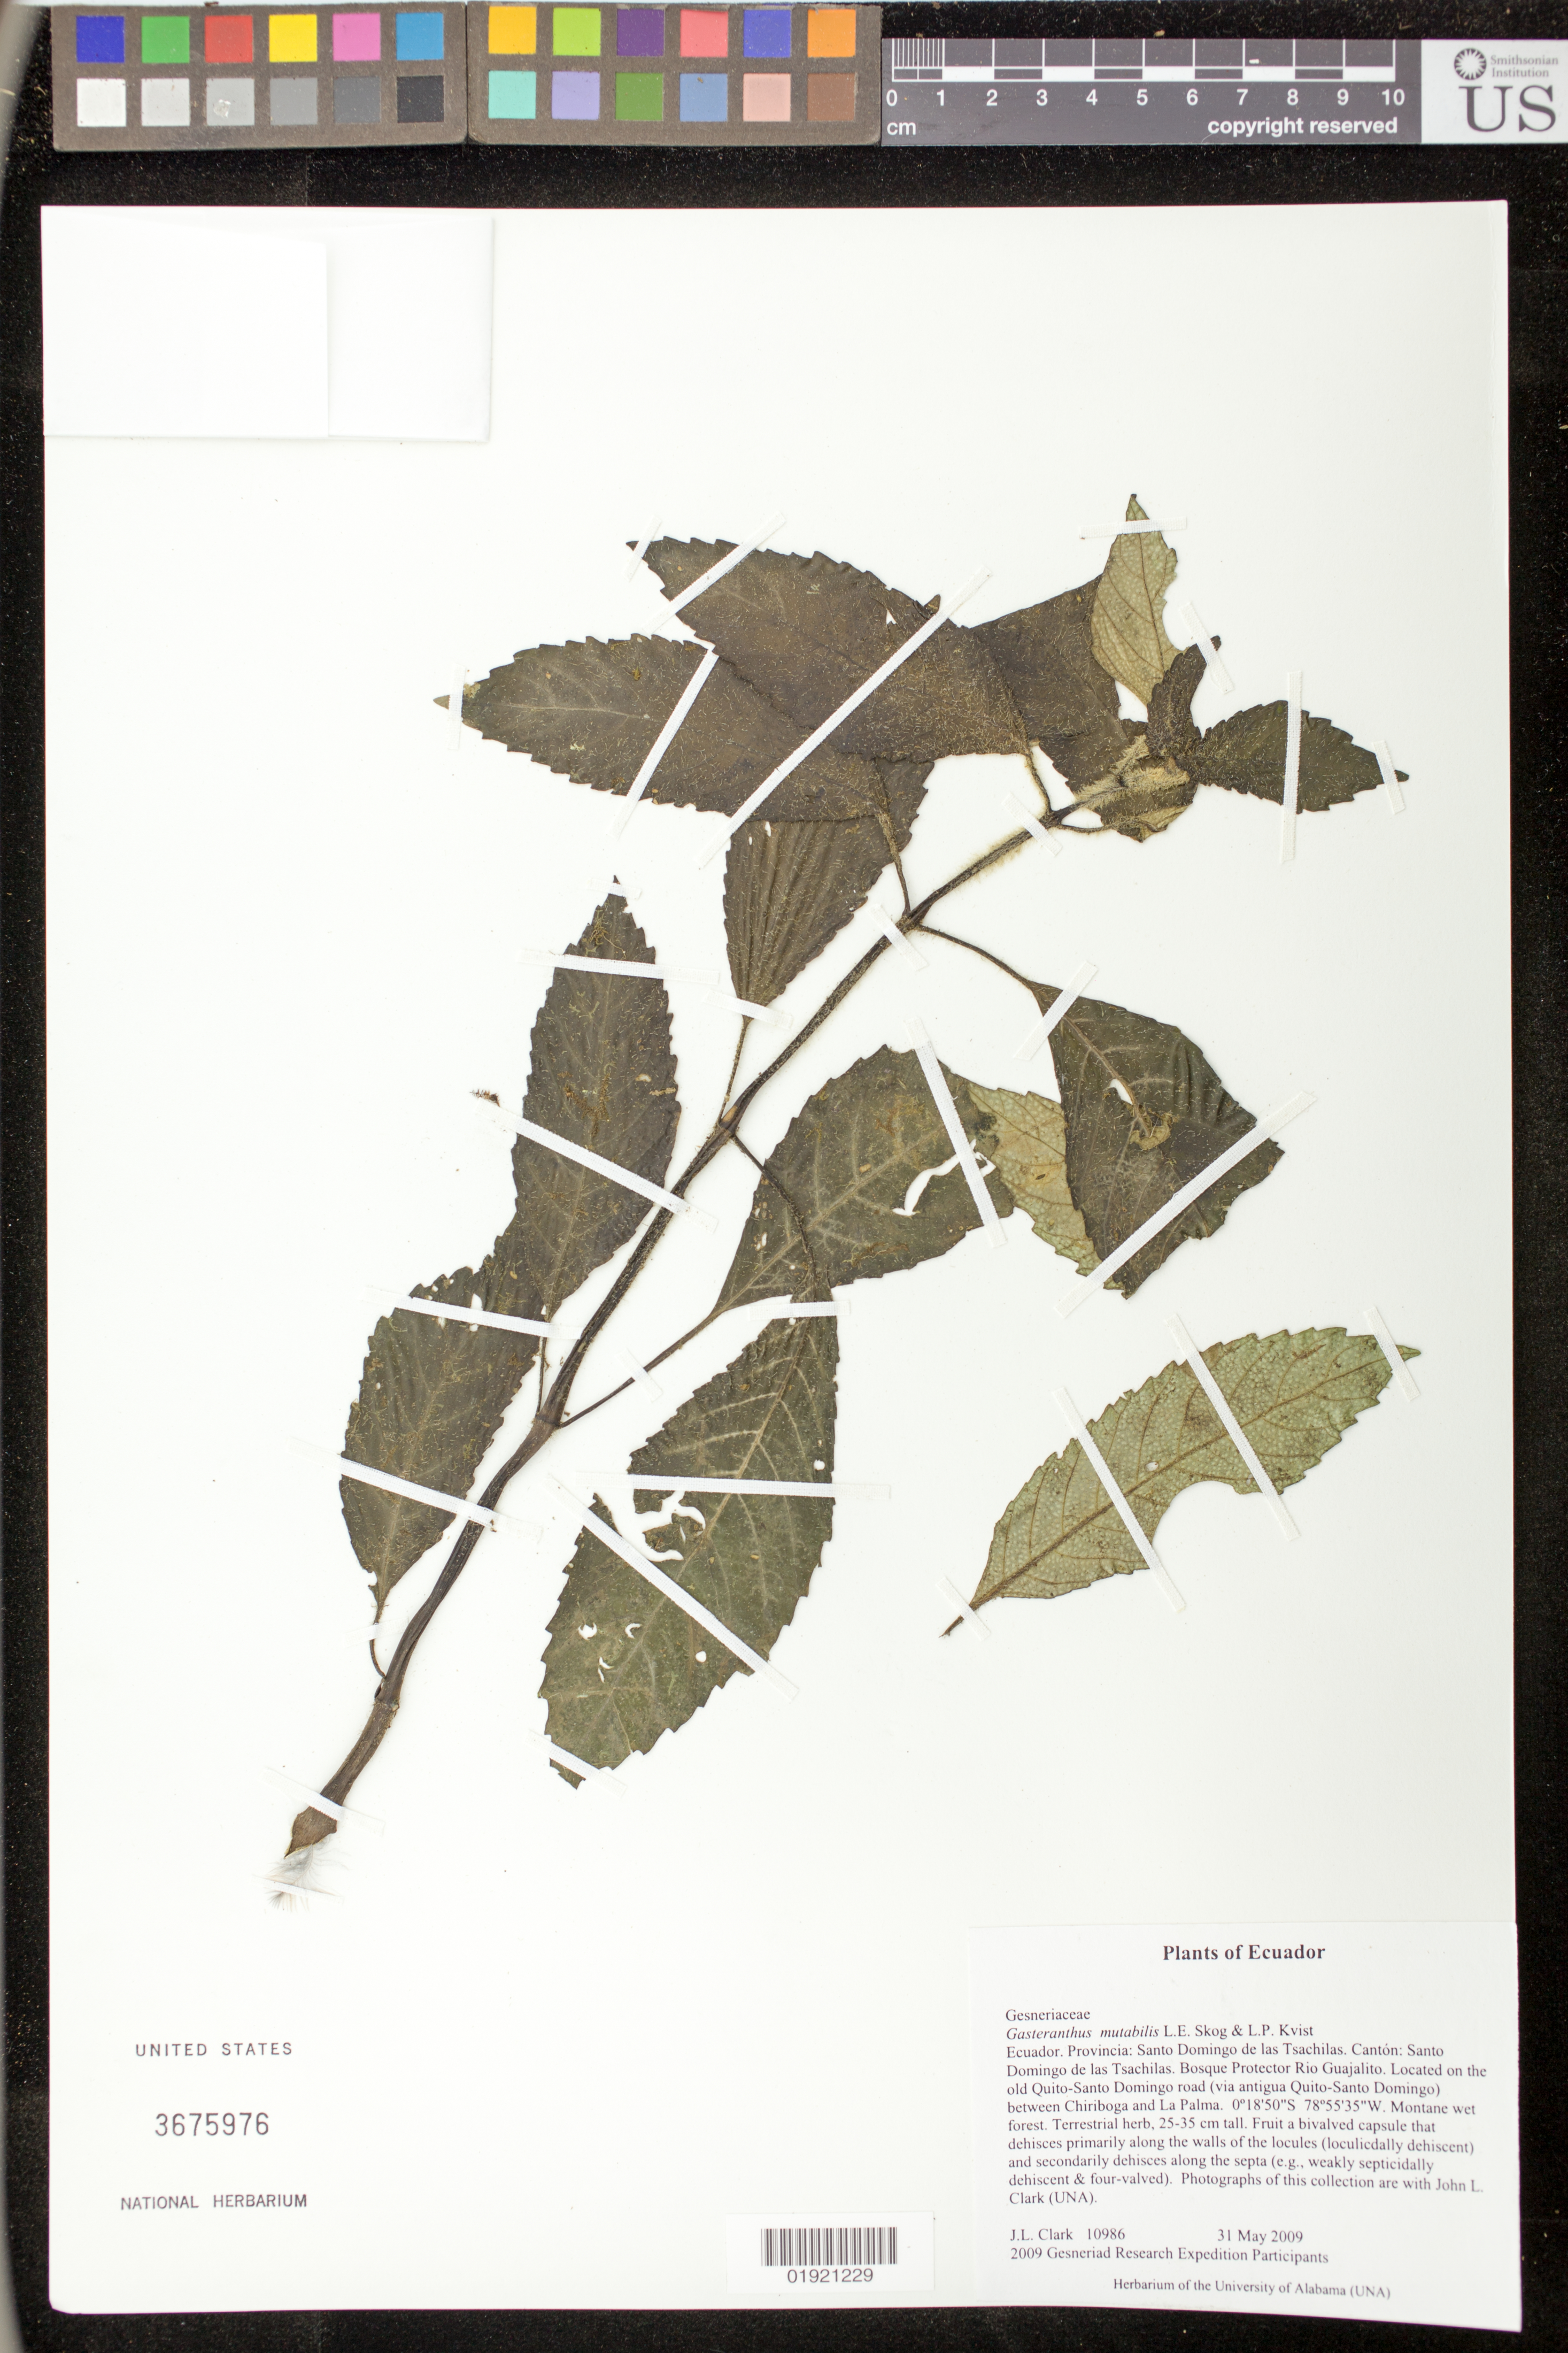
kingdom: Plantae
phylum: Tracheophyta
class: Magnoliopsida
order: Lamiales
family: Gesneriaceae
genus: Gasteranthus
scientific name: Gasteranthus mutabilis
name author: L.E. Skog & L.P. Kvist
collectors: J. L. Clark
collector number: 10986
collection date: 2009-05-31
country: Ecuador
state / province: Tsáchilas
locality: Canton: Santo Domingo de los Tsachilas. Bosque Protector Rio Guajalito. Located on the old Quito-Santo Domingo road (via antigua Quito-Santo Domingo) between Chiriboga and La Palma.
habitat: Montane wet forest.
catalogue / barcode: US 3675976